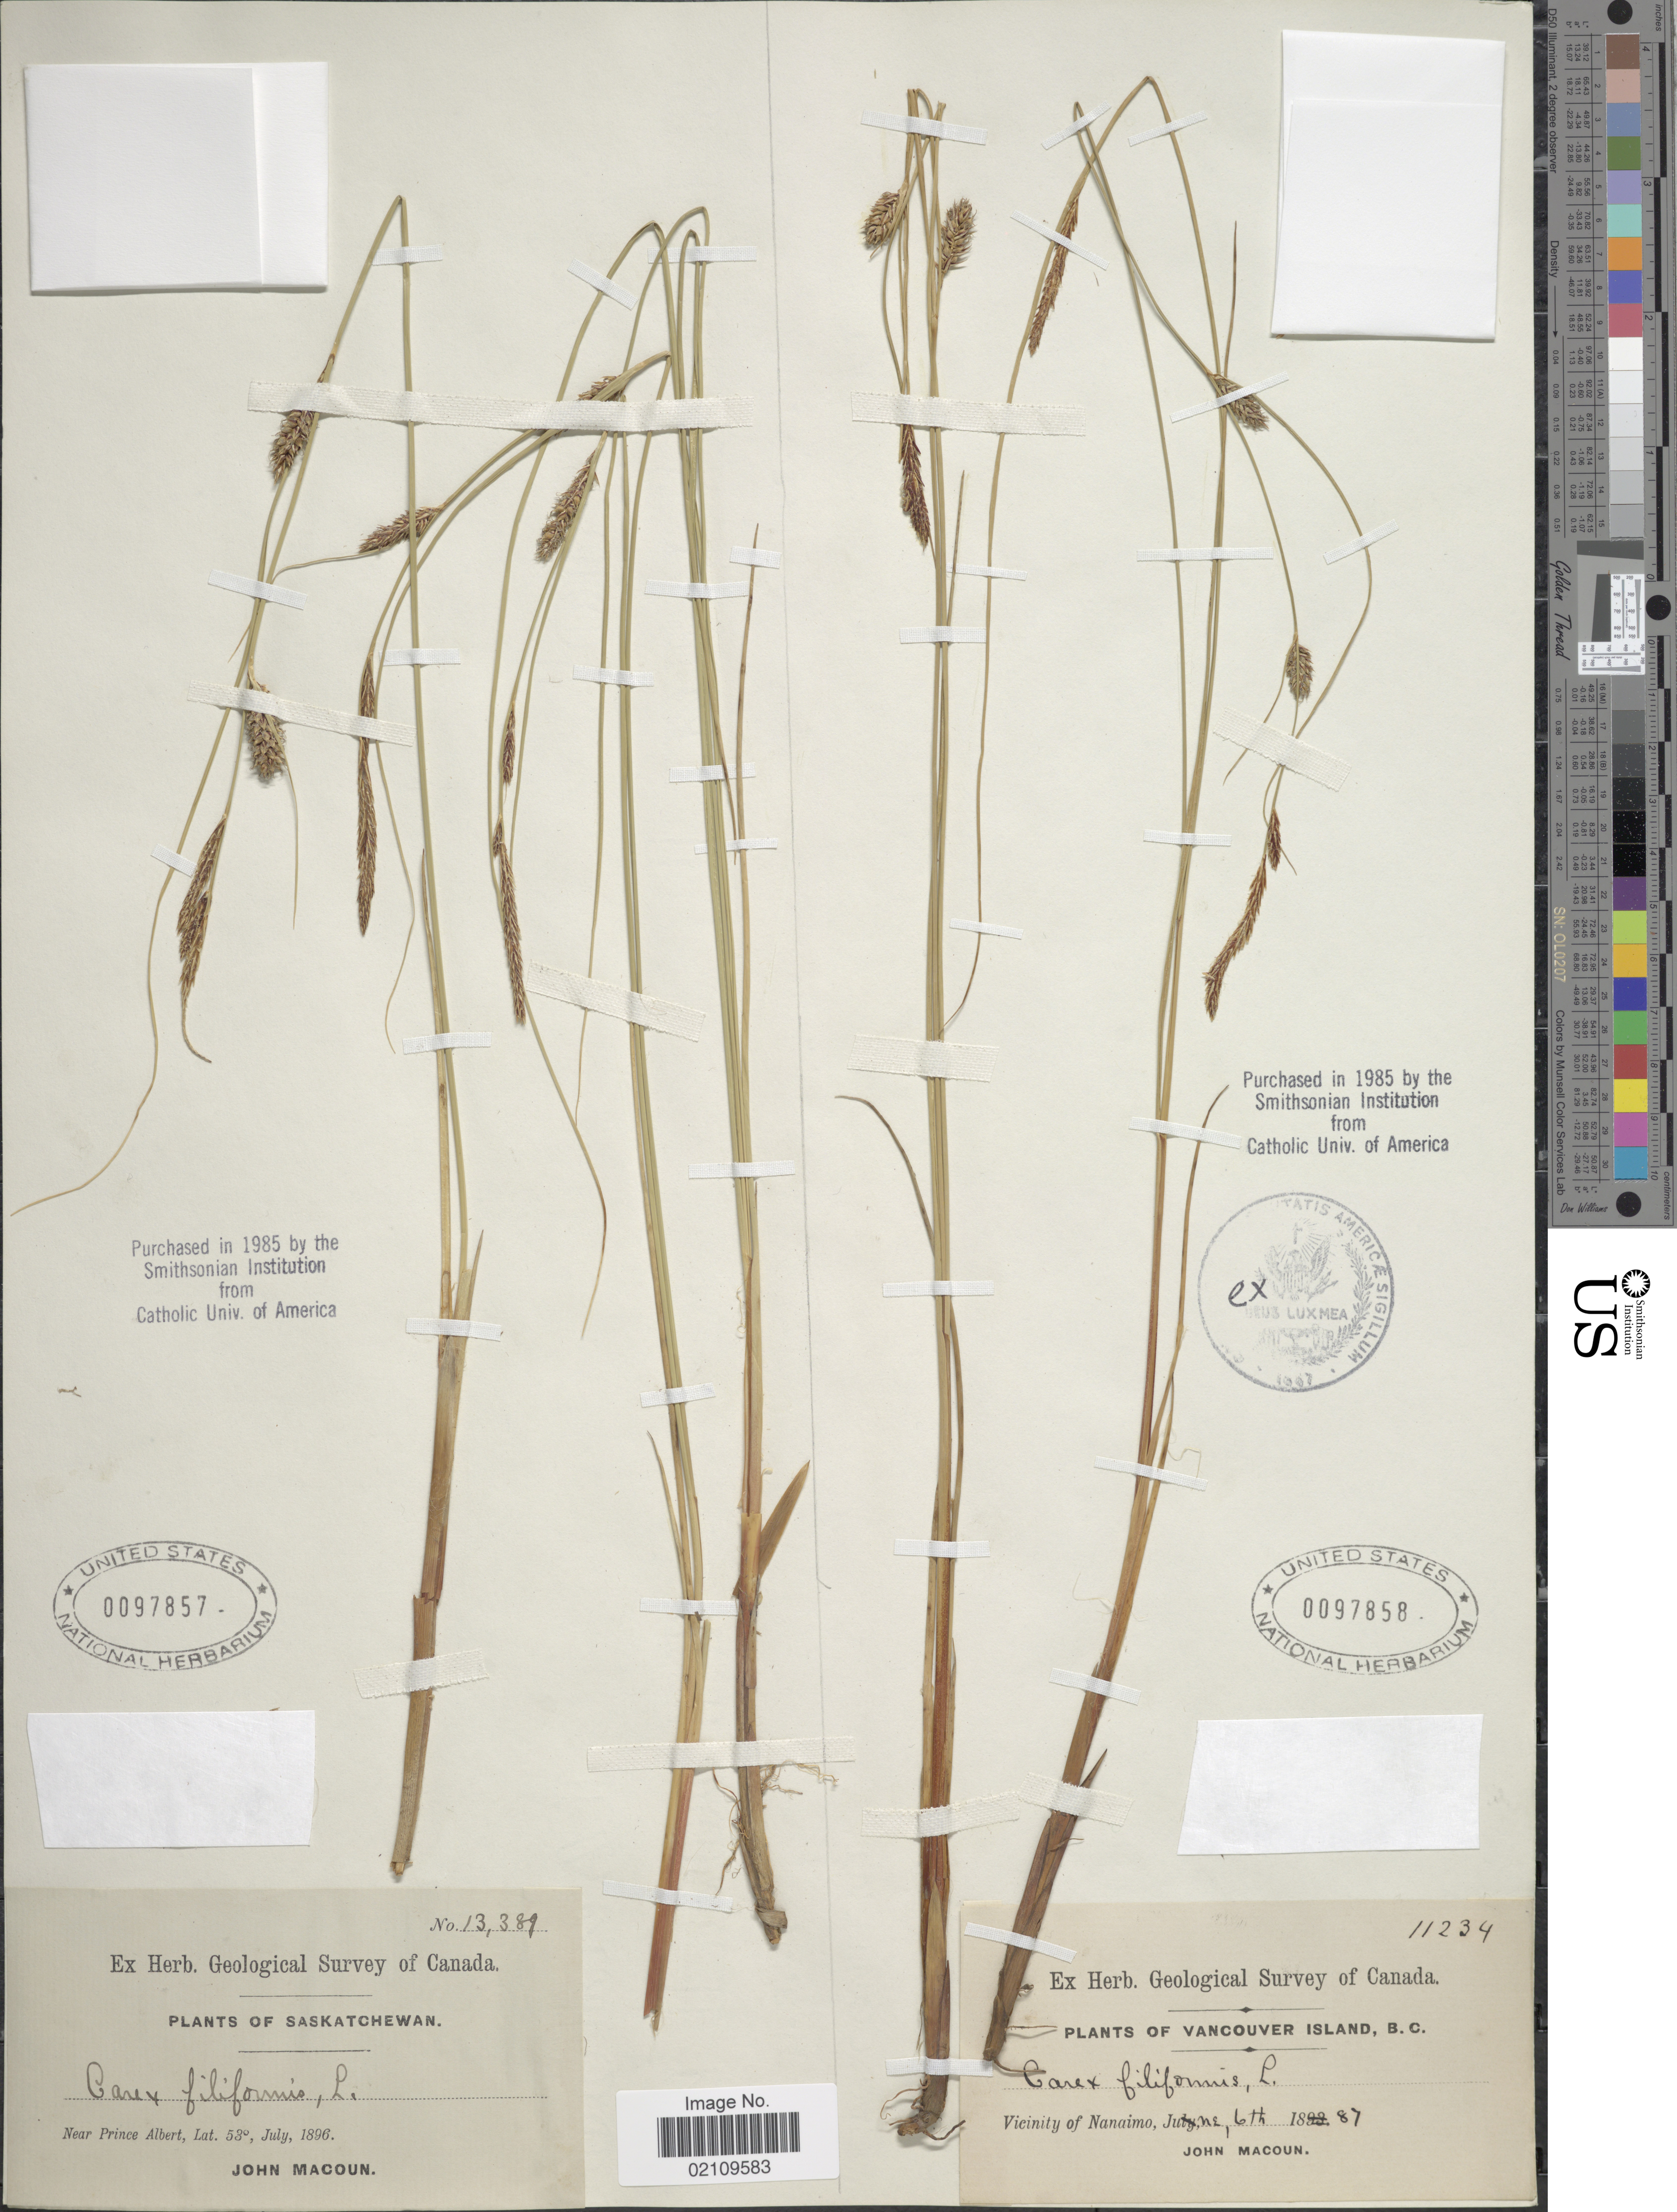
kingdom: Plantae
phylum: Tracheophyta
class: Liliopsida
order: Poales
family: Cyperaceae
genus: Carex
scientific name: Carex lasiocarpa var. americana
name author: Fernald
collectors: J. Macoun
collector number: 13389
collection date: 1896-07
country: Canada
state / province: Saskatchewan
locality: Near Prince Albert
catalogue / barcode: US 97857